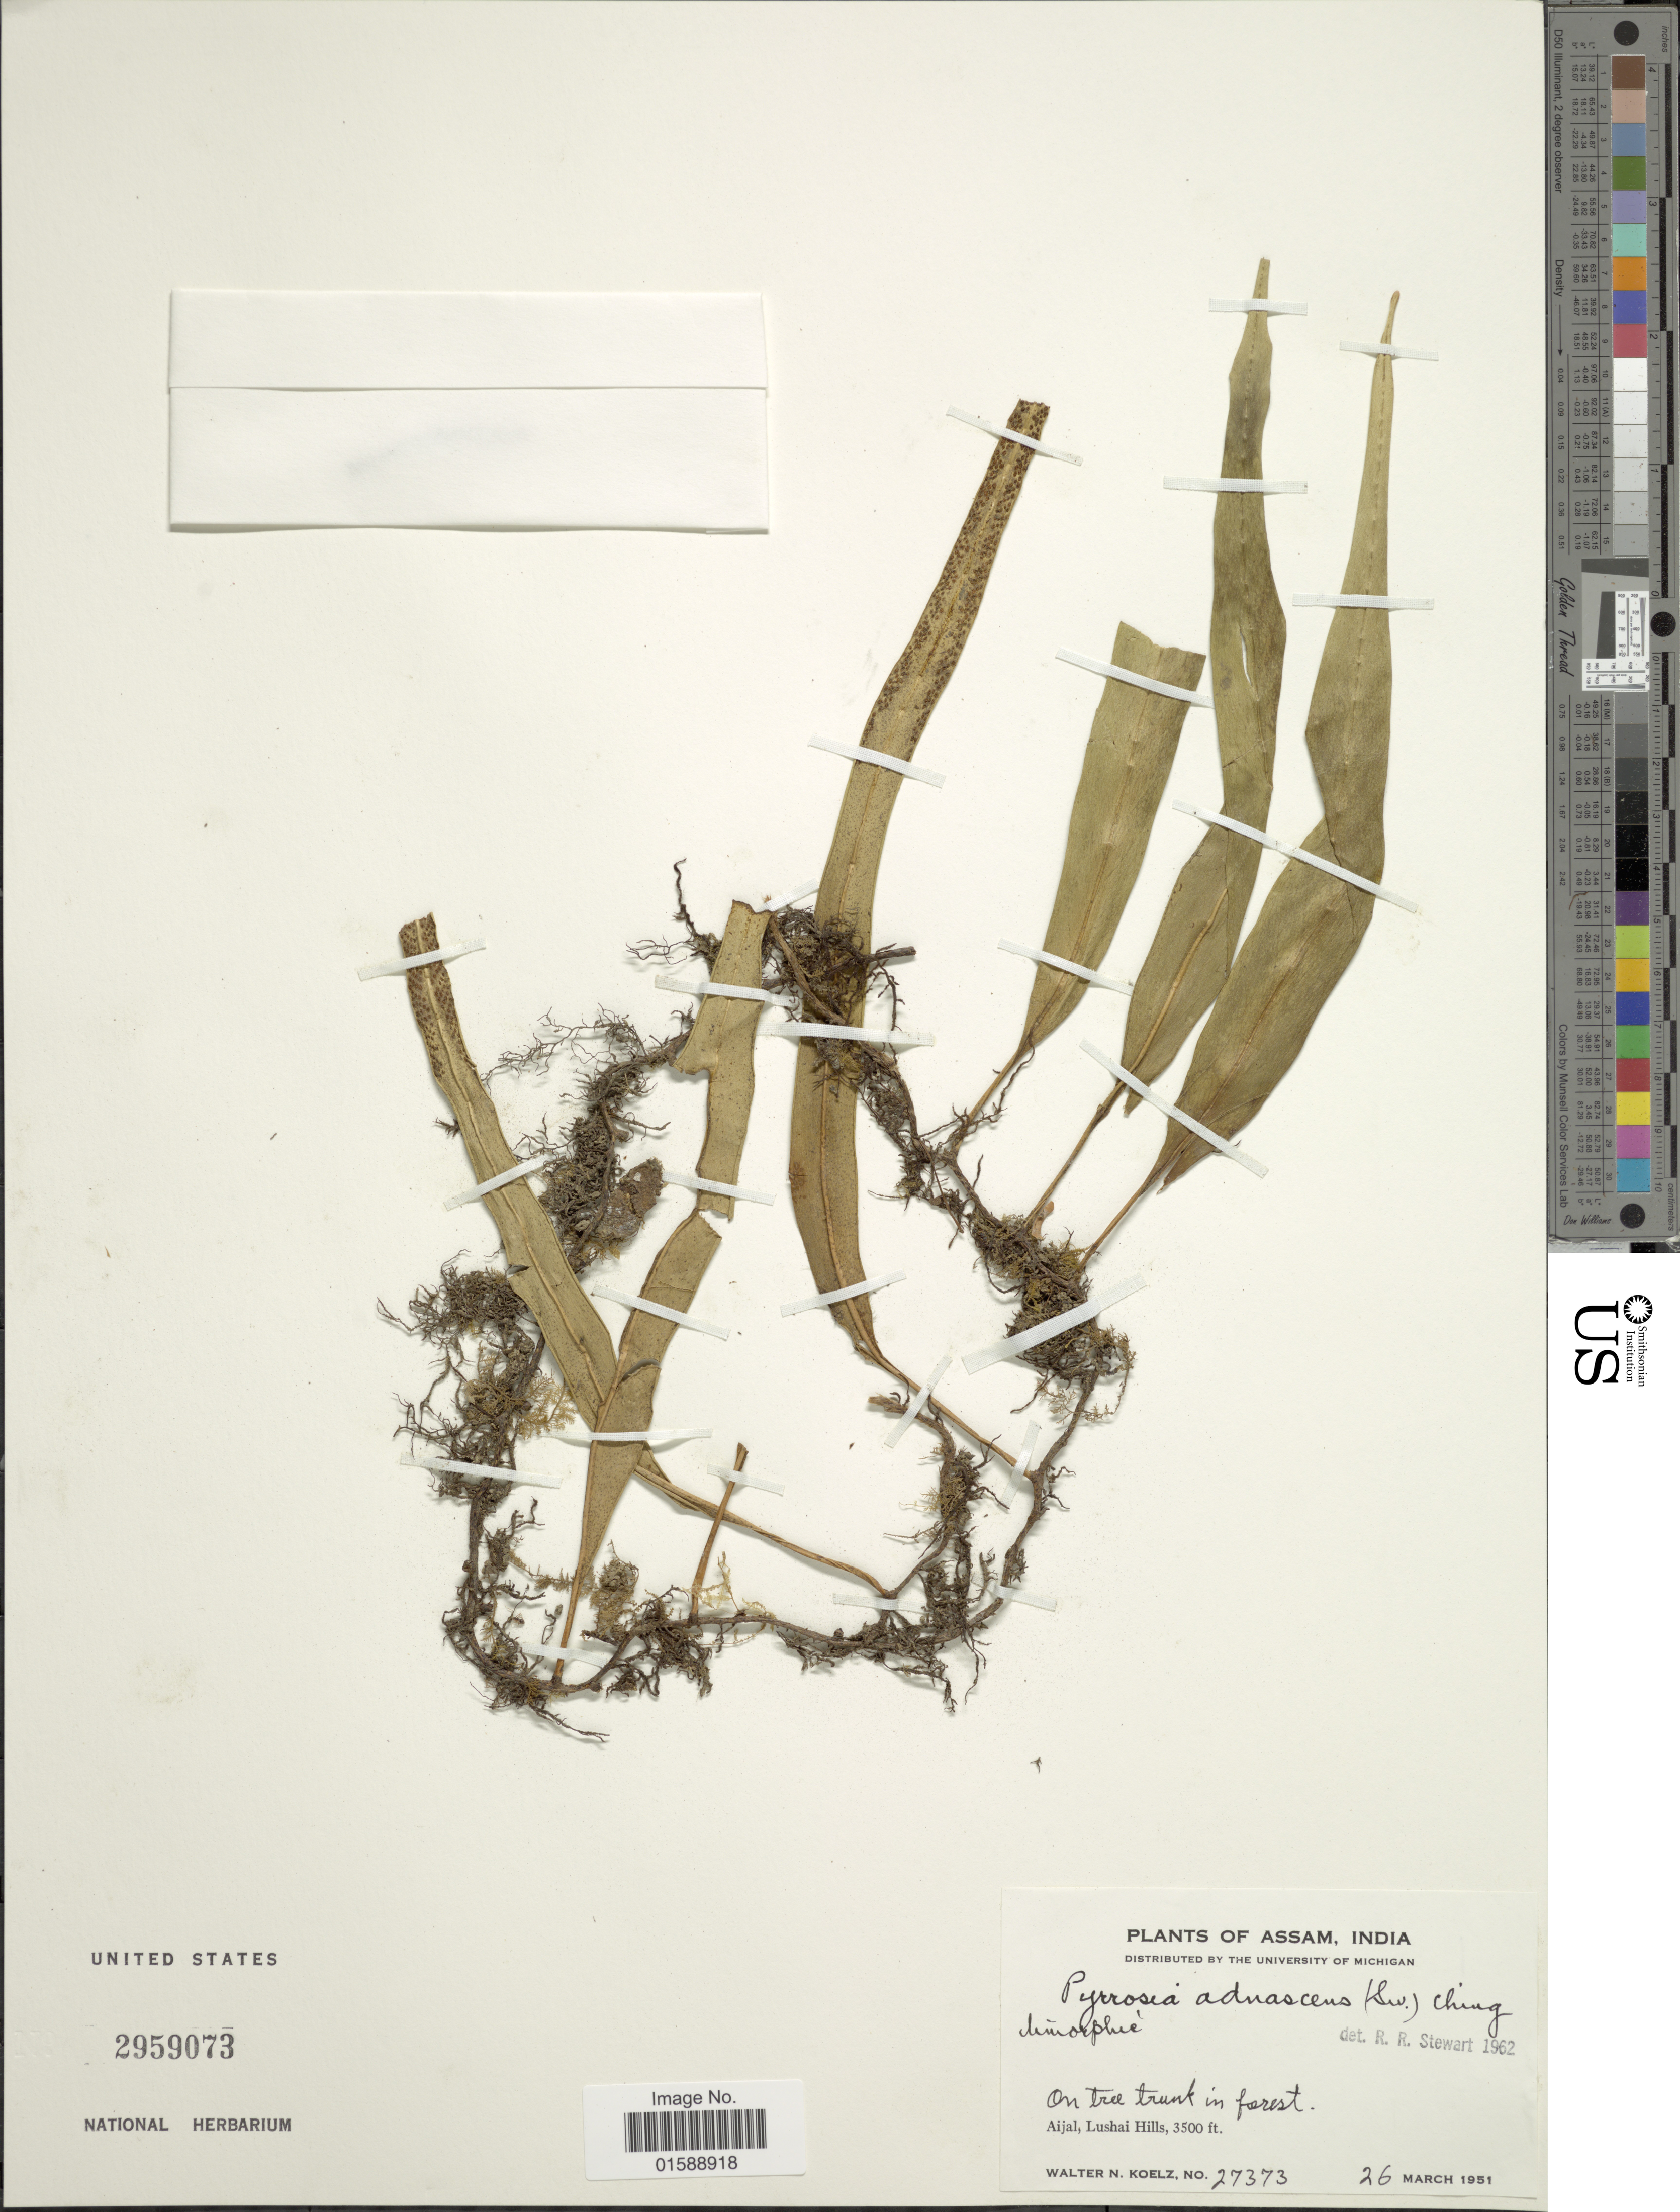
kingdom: Plantae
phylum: Tracheophyta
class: Polypodiopsida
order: Polypodiales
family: Polypodiaceae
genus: Pyrrosia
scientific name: Pyrrosia lanceolata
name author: (L.) Farw.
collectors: W. N. Koelz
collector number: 27373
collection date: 1951-03-26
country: India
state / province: Assam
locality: Aijal, Lushai Hills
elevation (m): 1067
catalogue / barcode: US 2959073